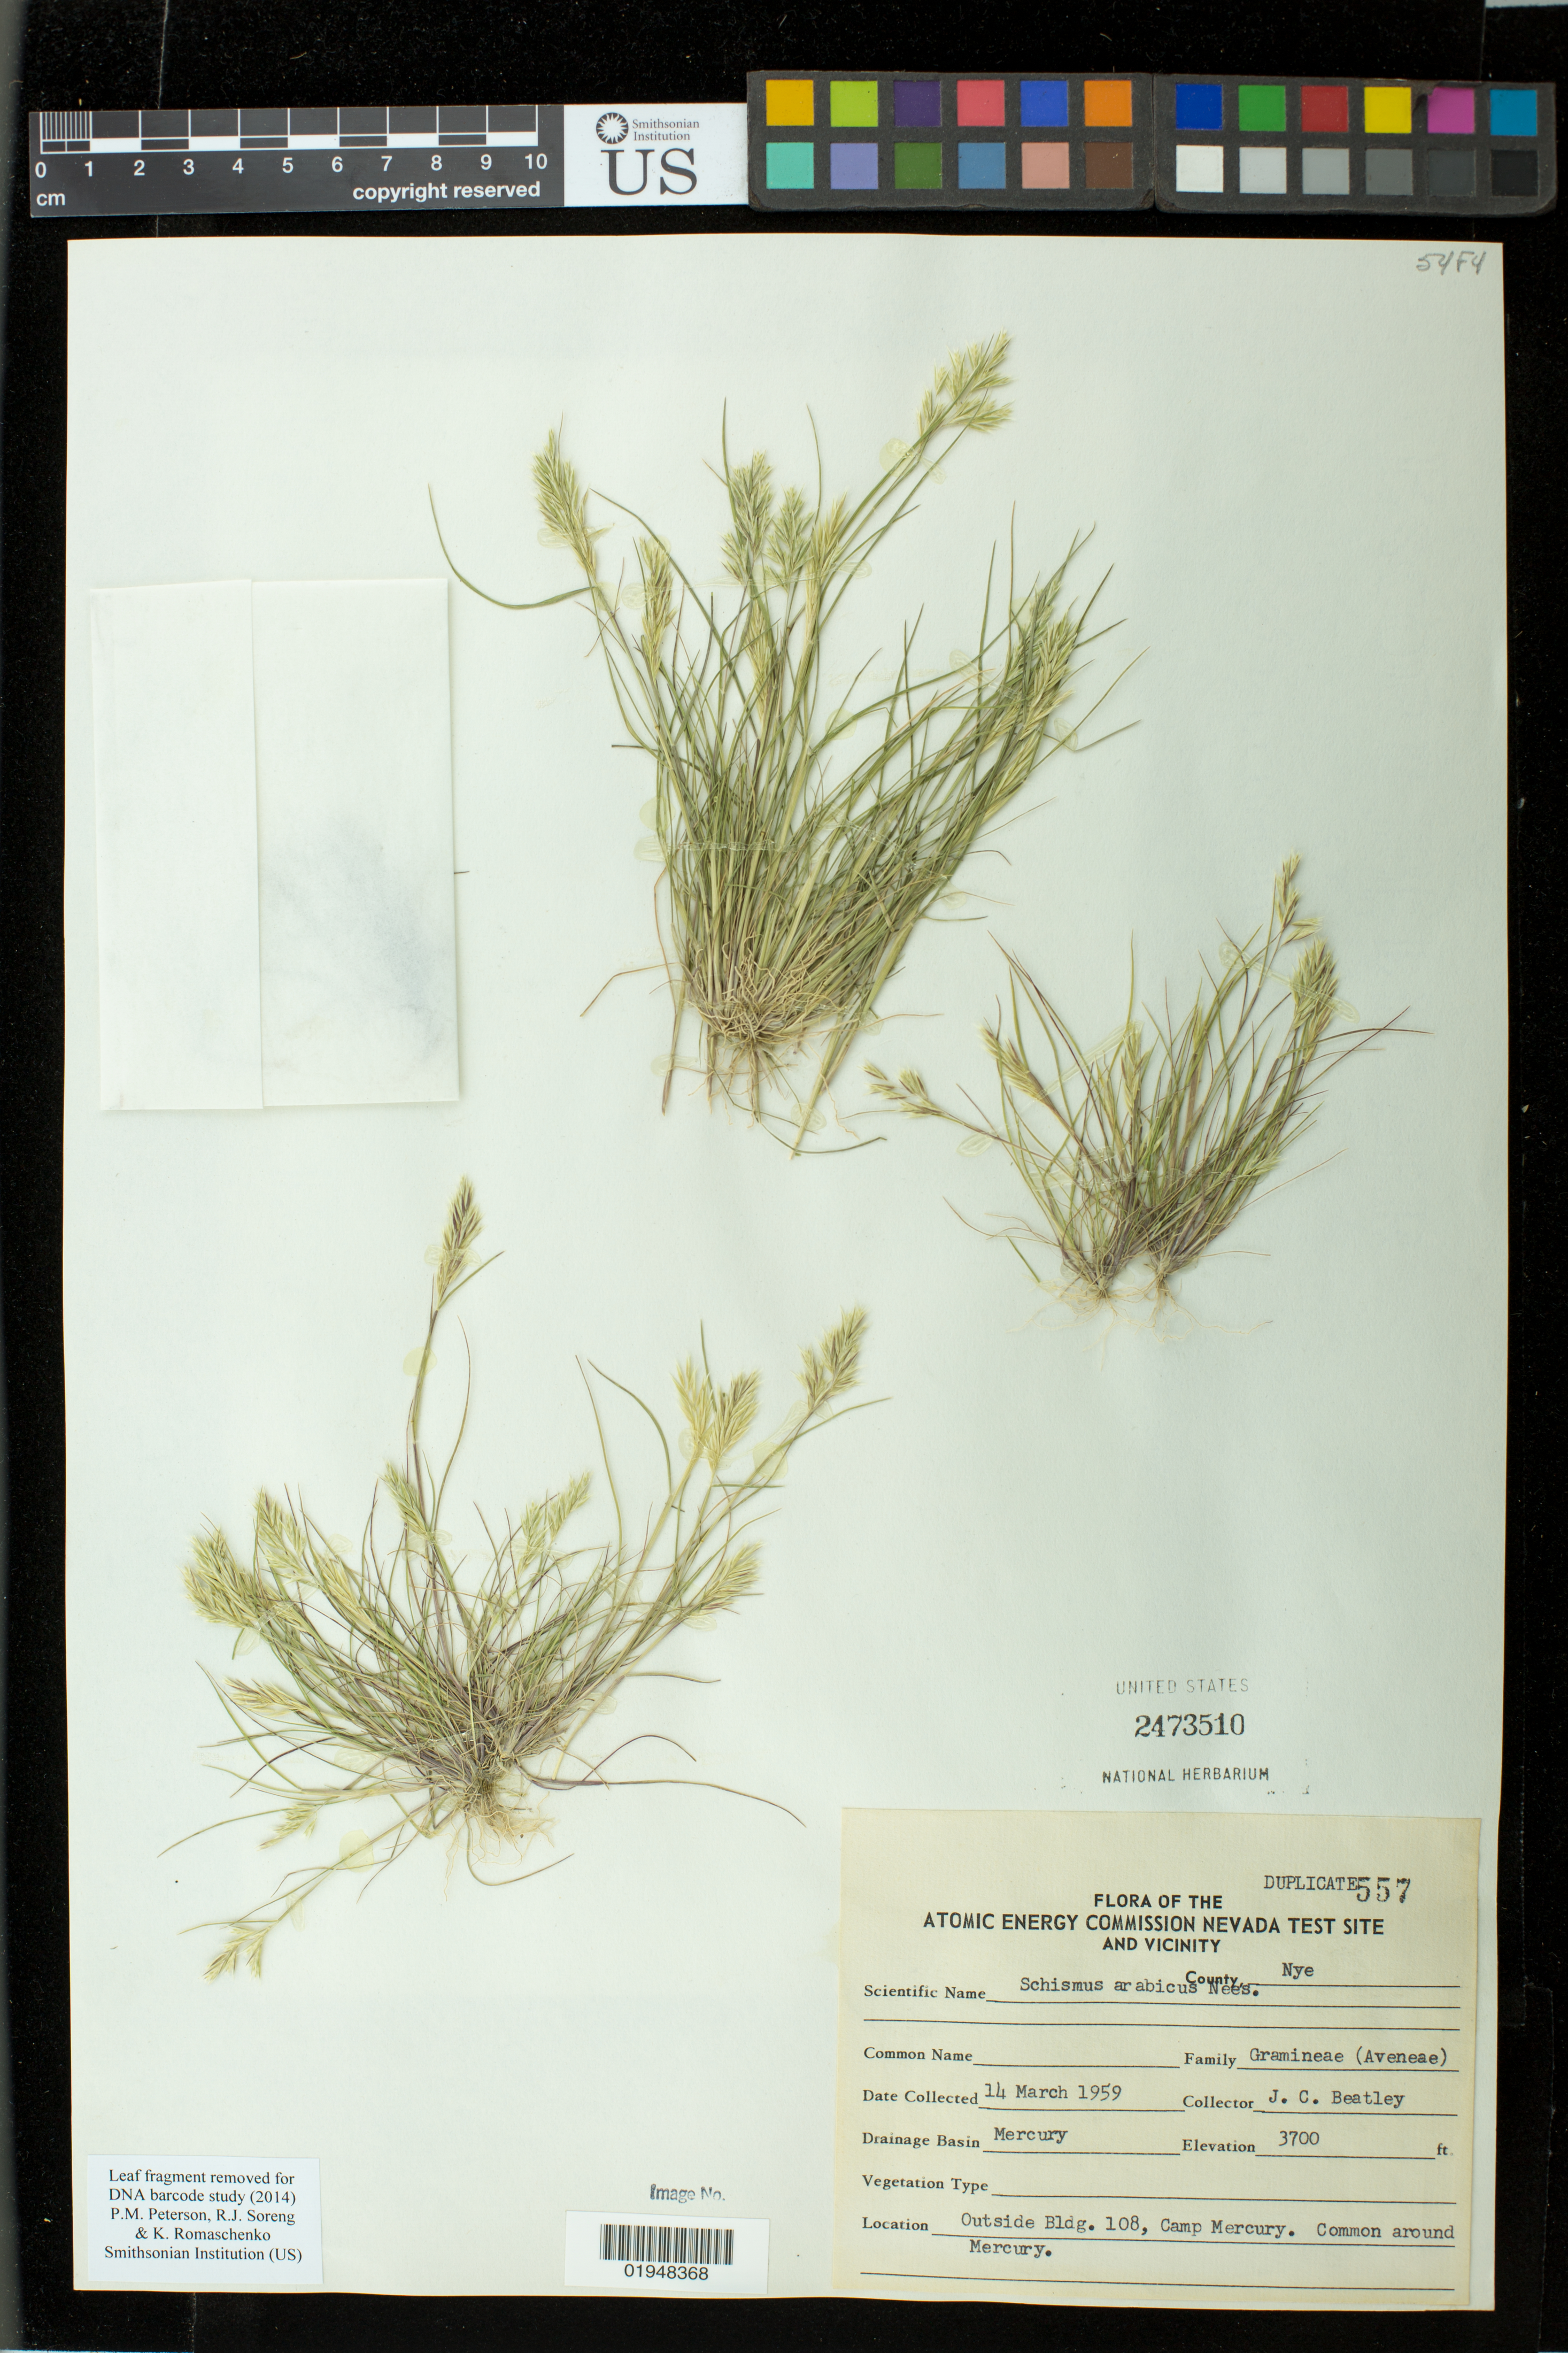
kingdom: Plantae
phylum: Tracheophyta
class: Liliopsida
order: Poales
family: Poaceae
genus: Schismus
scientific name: Schismus arabicus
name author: Nees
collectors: J. C. Beatley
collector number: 557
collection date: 1959-03-14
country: United States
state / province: Nevada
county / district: Nye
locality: Outside Bldg. 108, Camp Mercury.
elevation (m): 1128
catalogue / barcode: US 2473510